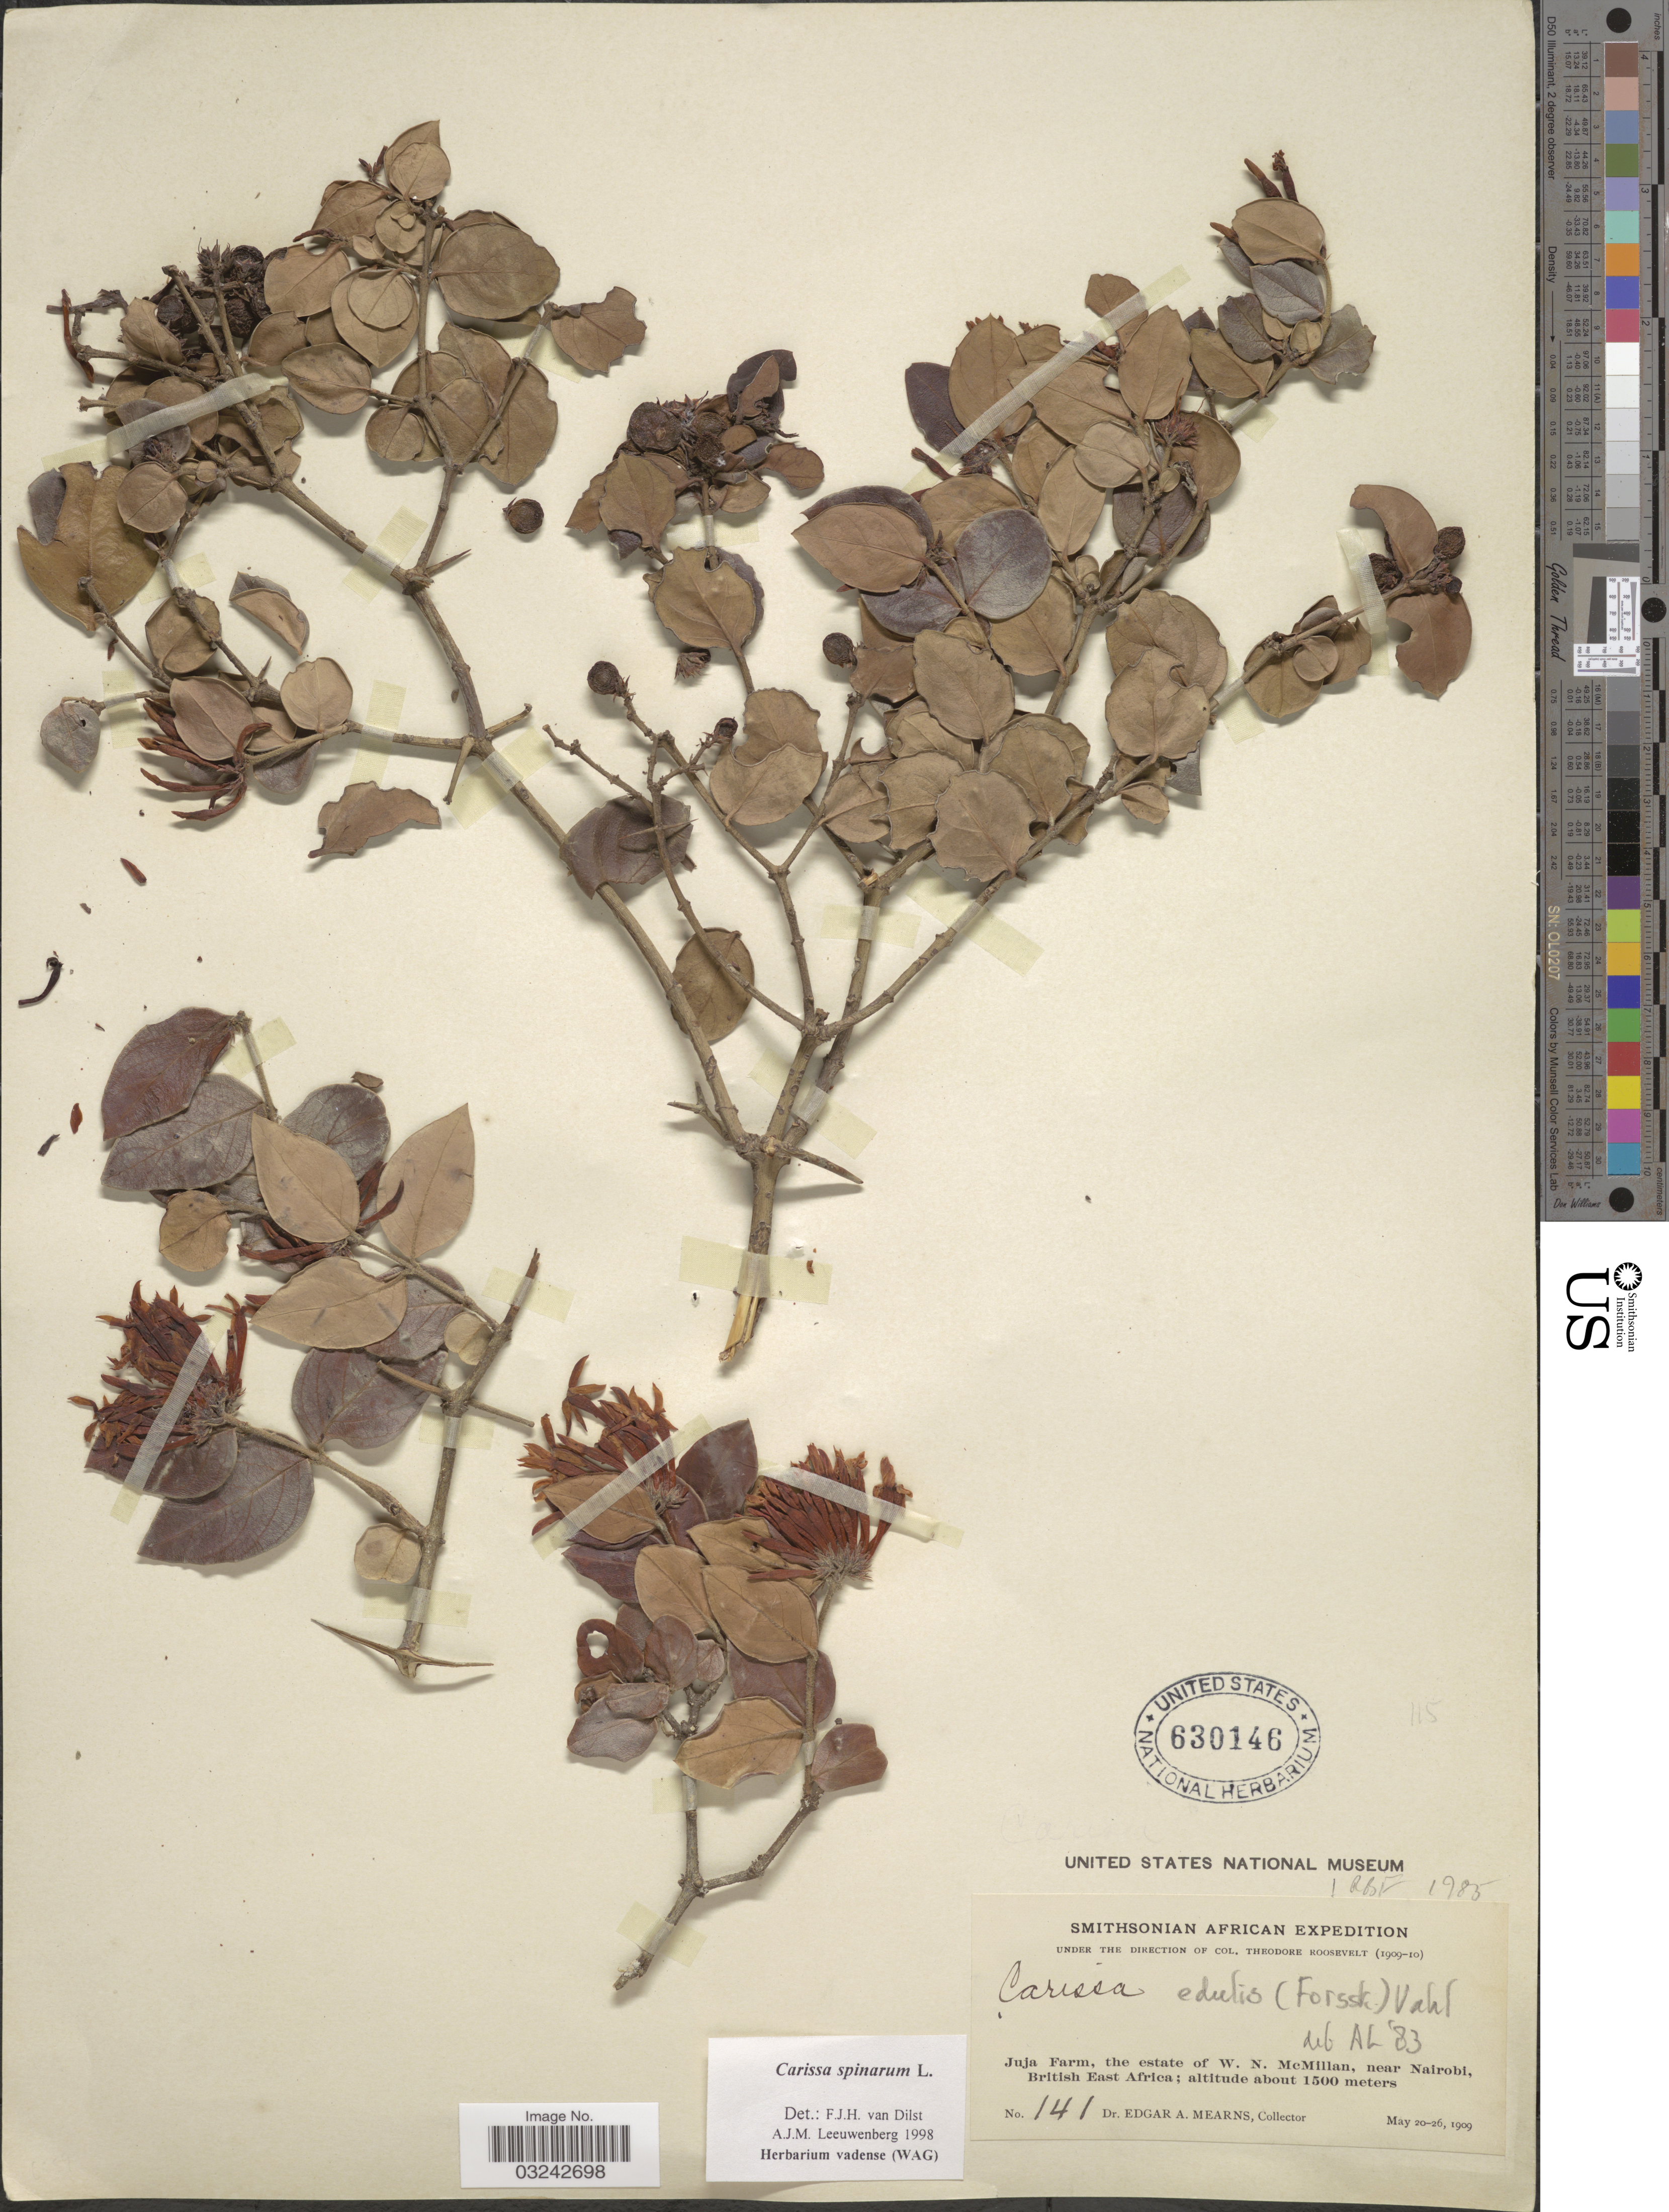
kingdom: Plantae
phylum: Tracheophyta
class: Magnoliopsida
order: Gentianales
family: Apocynaceae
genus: Carissa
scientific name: Carissa spinarum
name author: L.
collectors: E. A. Mearns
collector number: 141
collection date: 1909-05-20/1909-05-26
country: Kenya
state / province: Nairobi Area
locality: Juja Farm, the estate of W.N. McMillan, near Nairobi, British East Africa.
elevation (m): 1500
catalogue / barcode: US 630146